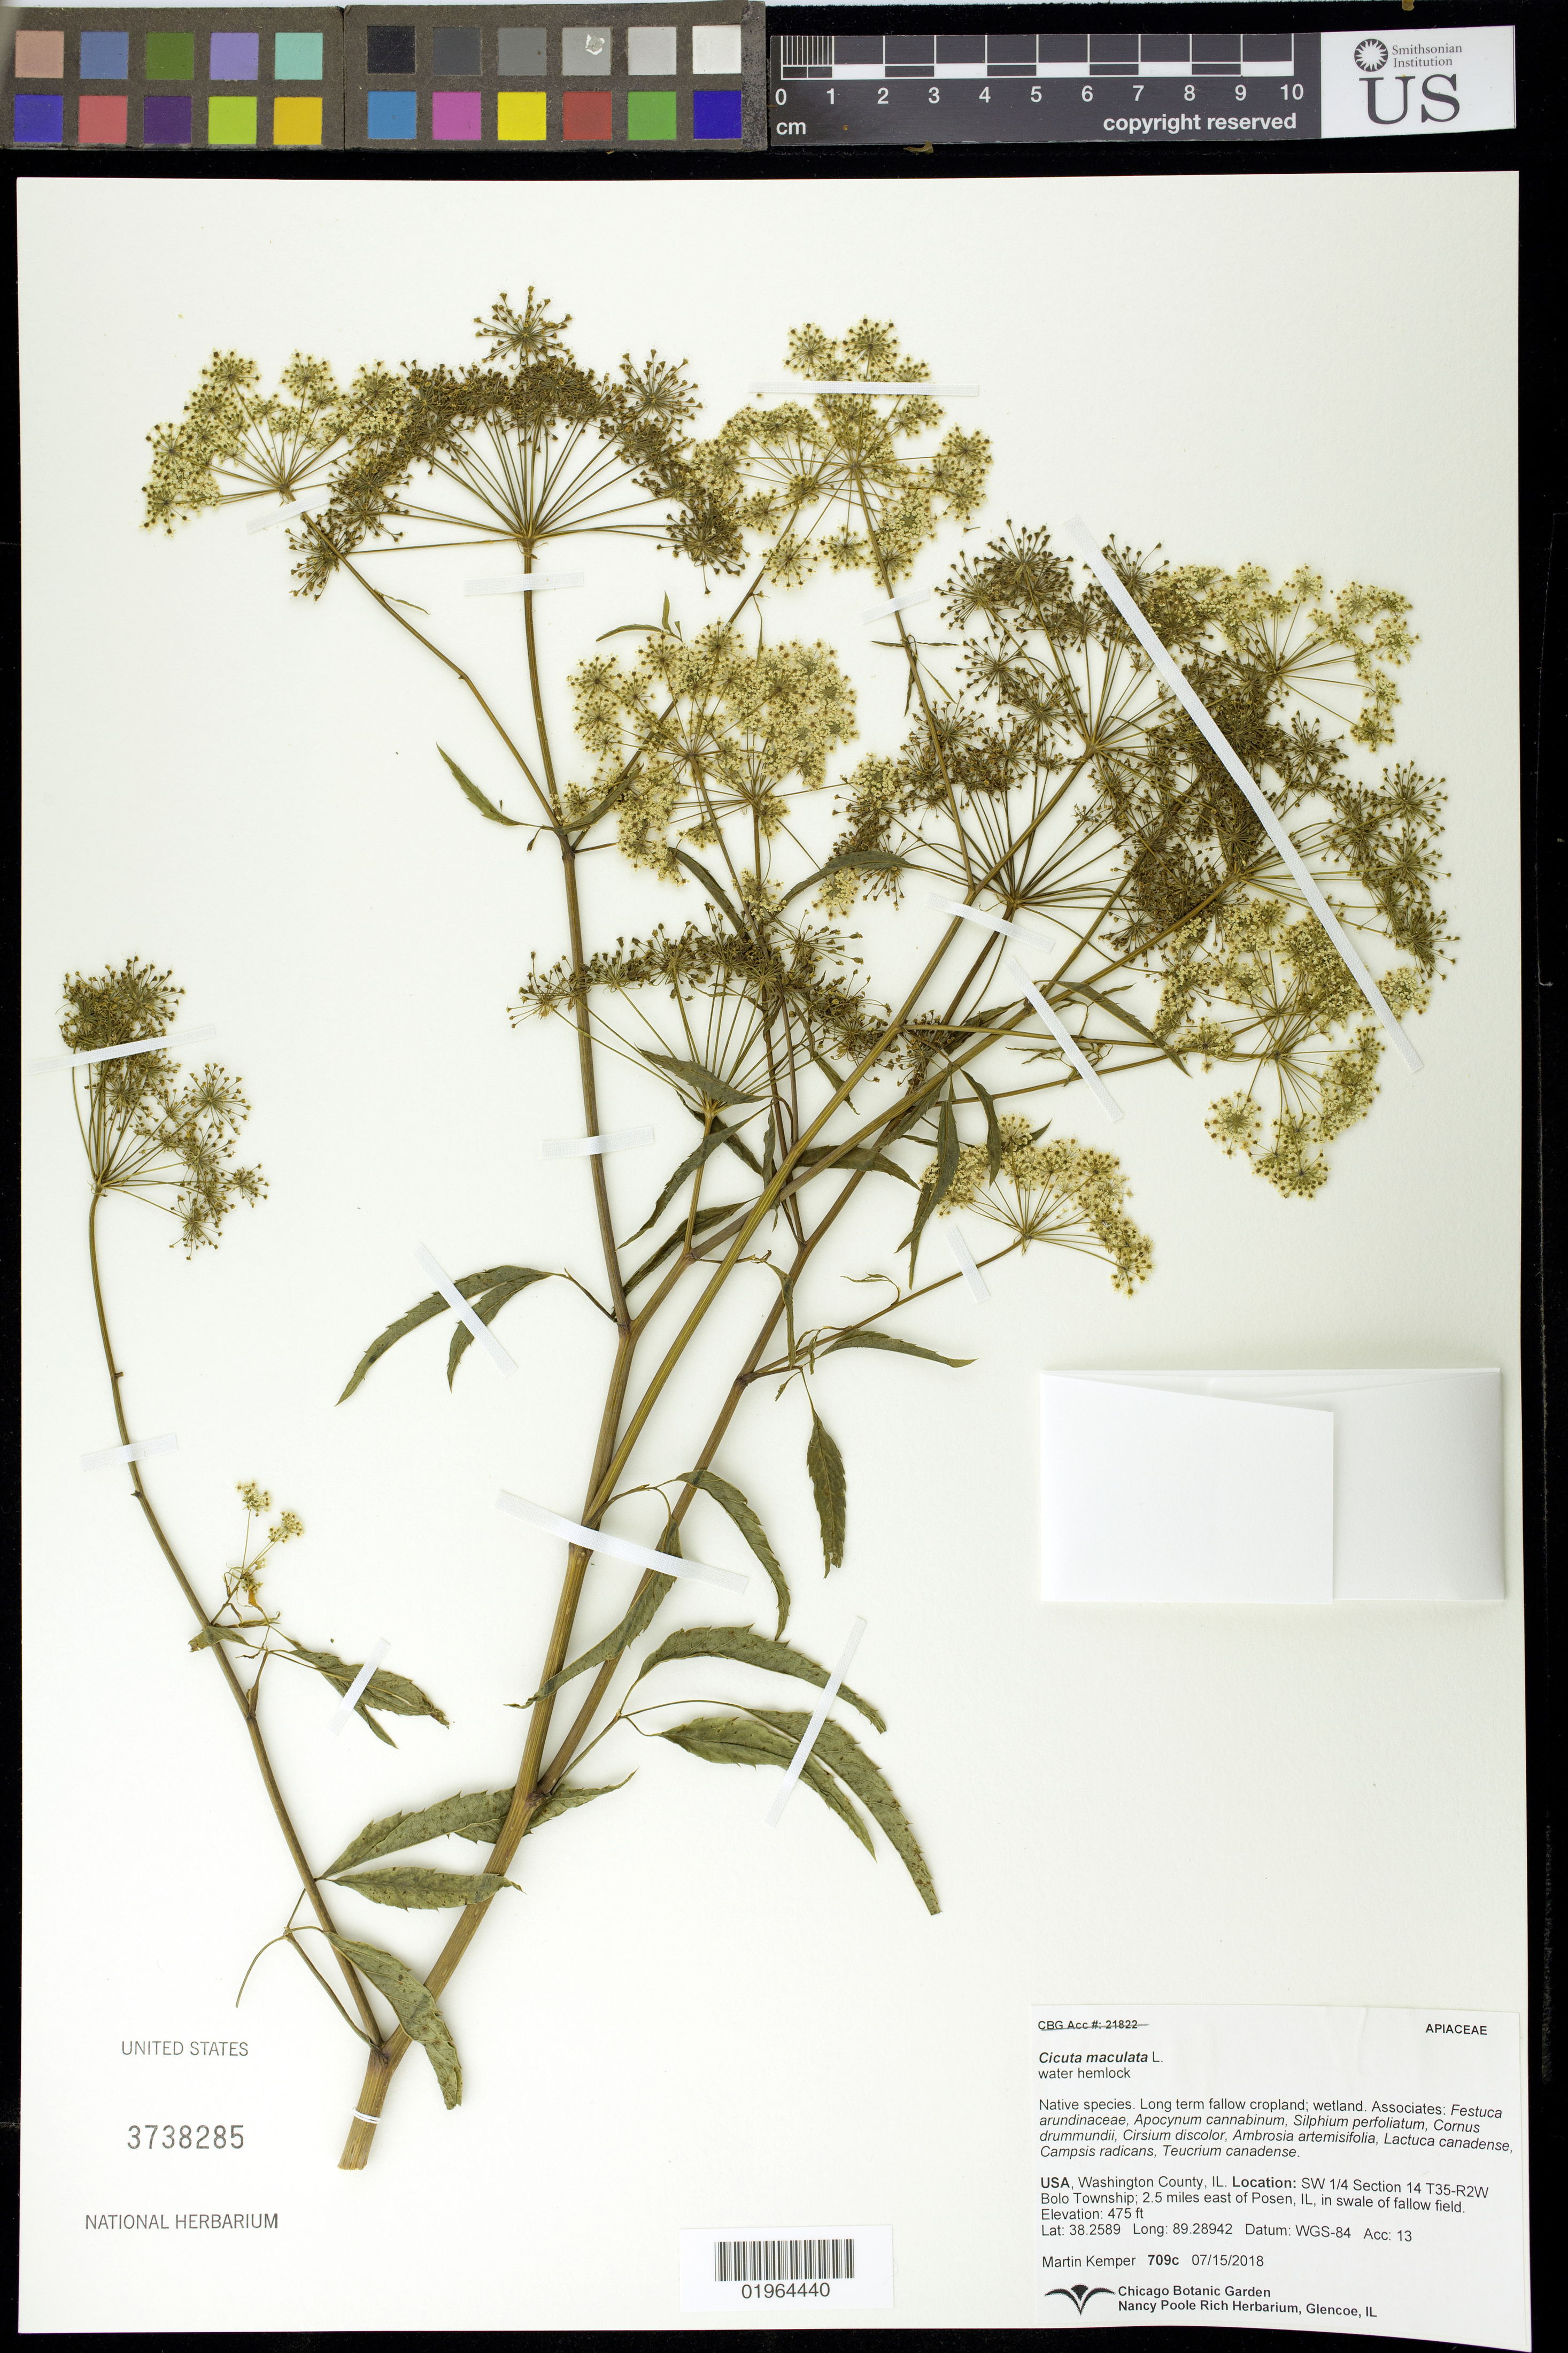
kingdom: Plantae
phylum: Tracheophyta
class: Magnoliopsida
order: Apiales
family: Apiaceae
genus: Cicuta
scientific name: Cicuta maculata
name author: L.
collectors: M. Kemper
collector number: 709 c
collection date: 2018-07-15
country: United States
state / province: Illinois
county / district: Washington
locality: SW 1/4 Section 14 T35-R2W Bolo Township, 2.5 mi. E of Posen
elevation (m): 145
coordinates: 38.2589, 89.28942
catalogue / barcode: US 3738285